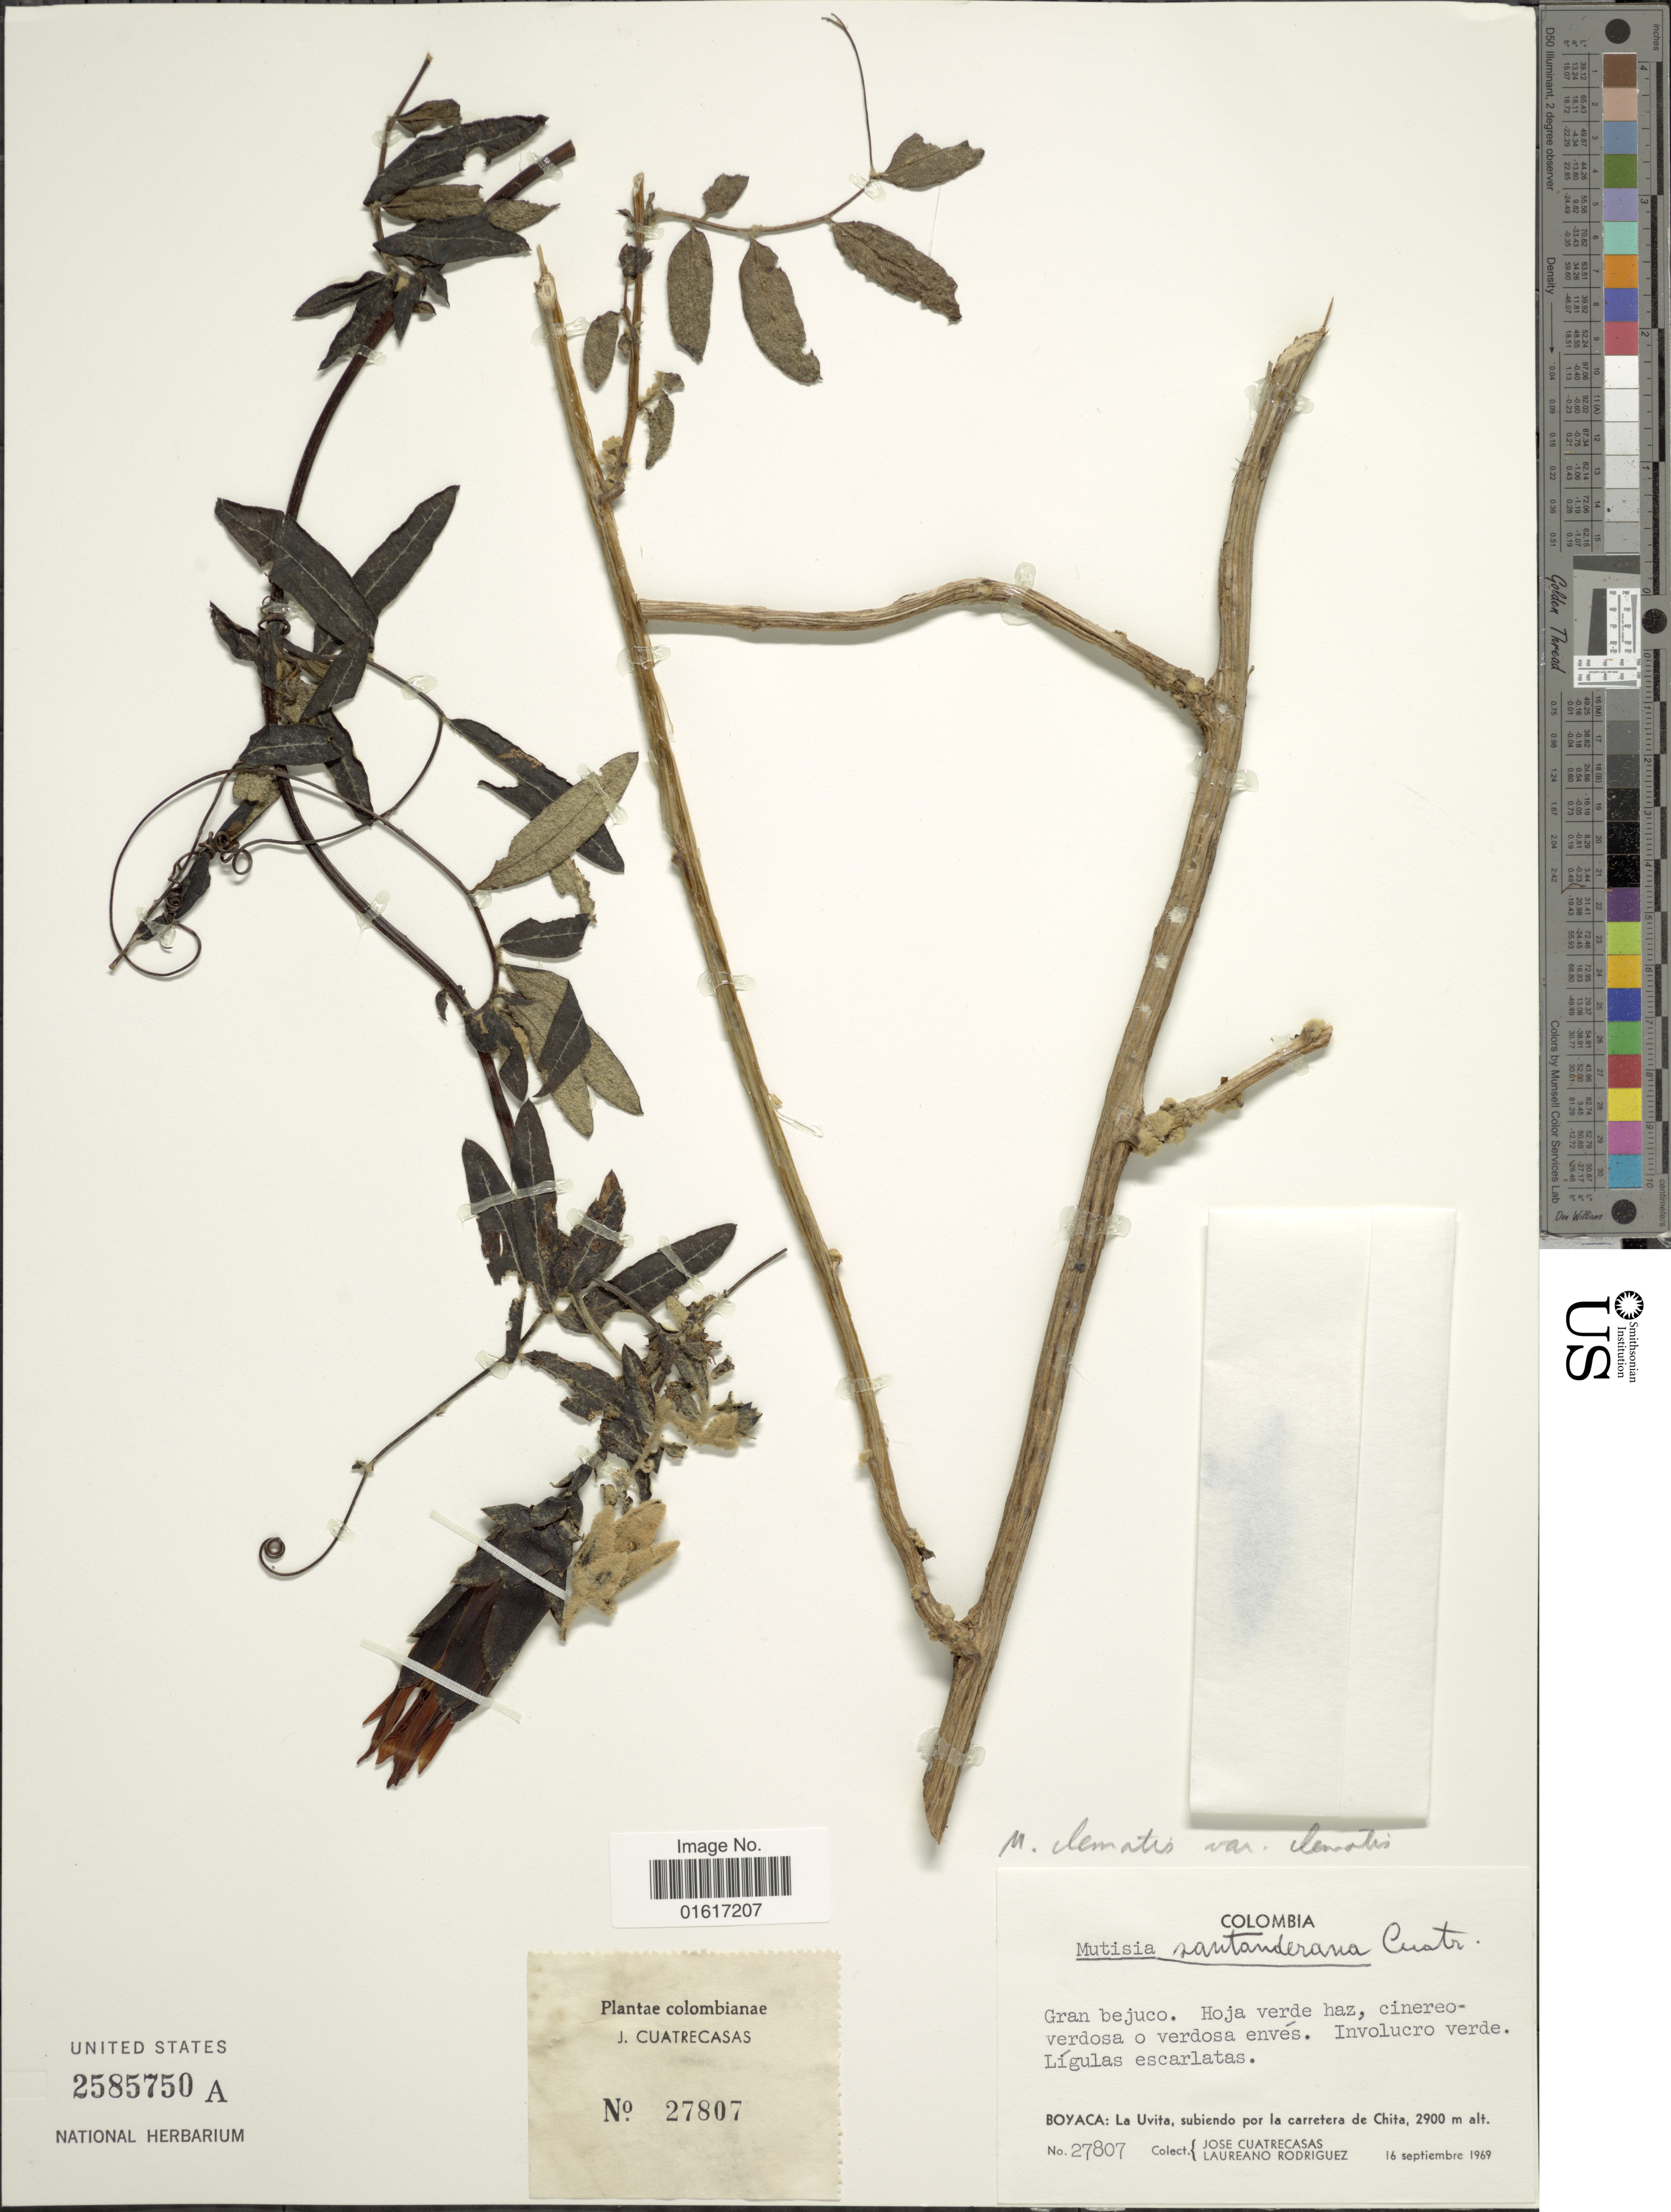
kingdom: Plantae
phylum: Tracheophyta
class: Magnoliopsida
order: Asterales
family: Asteraceae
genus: Mutisia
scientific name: Mutisia clematis var. clematis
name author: L. f.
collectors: J. Cuatrecasas & L. Rodriguez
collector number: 27807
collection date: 1969-09-16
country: Colombia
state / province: Boyacá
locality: La Uvita, subiendo por la carratera de Chita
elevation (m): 2900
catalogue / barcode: US 2585750A